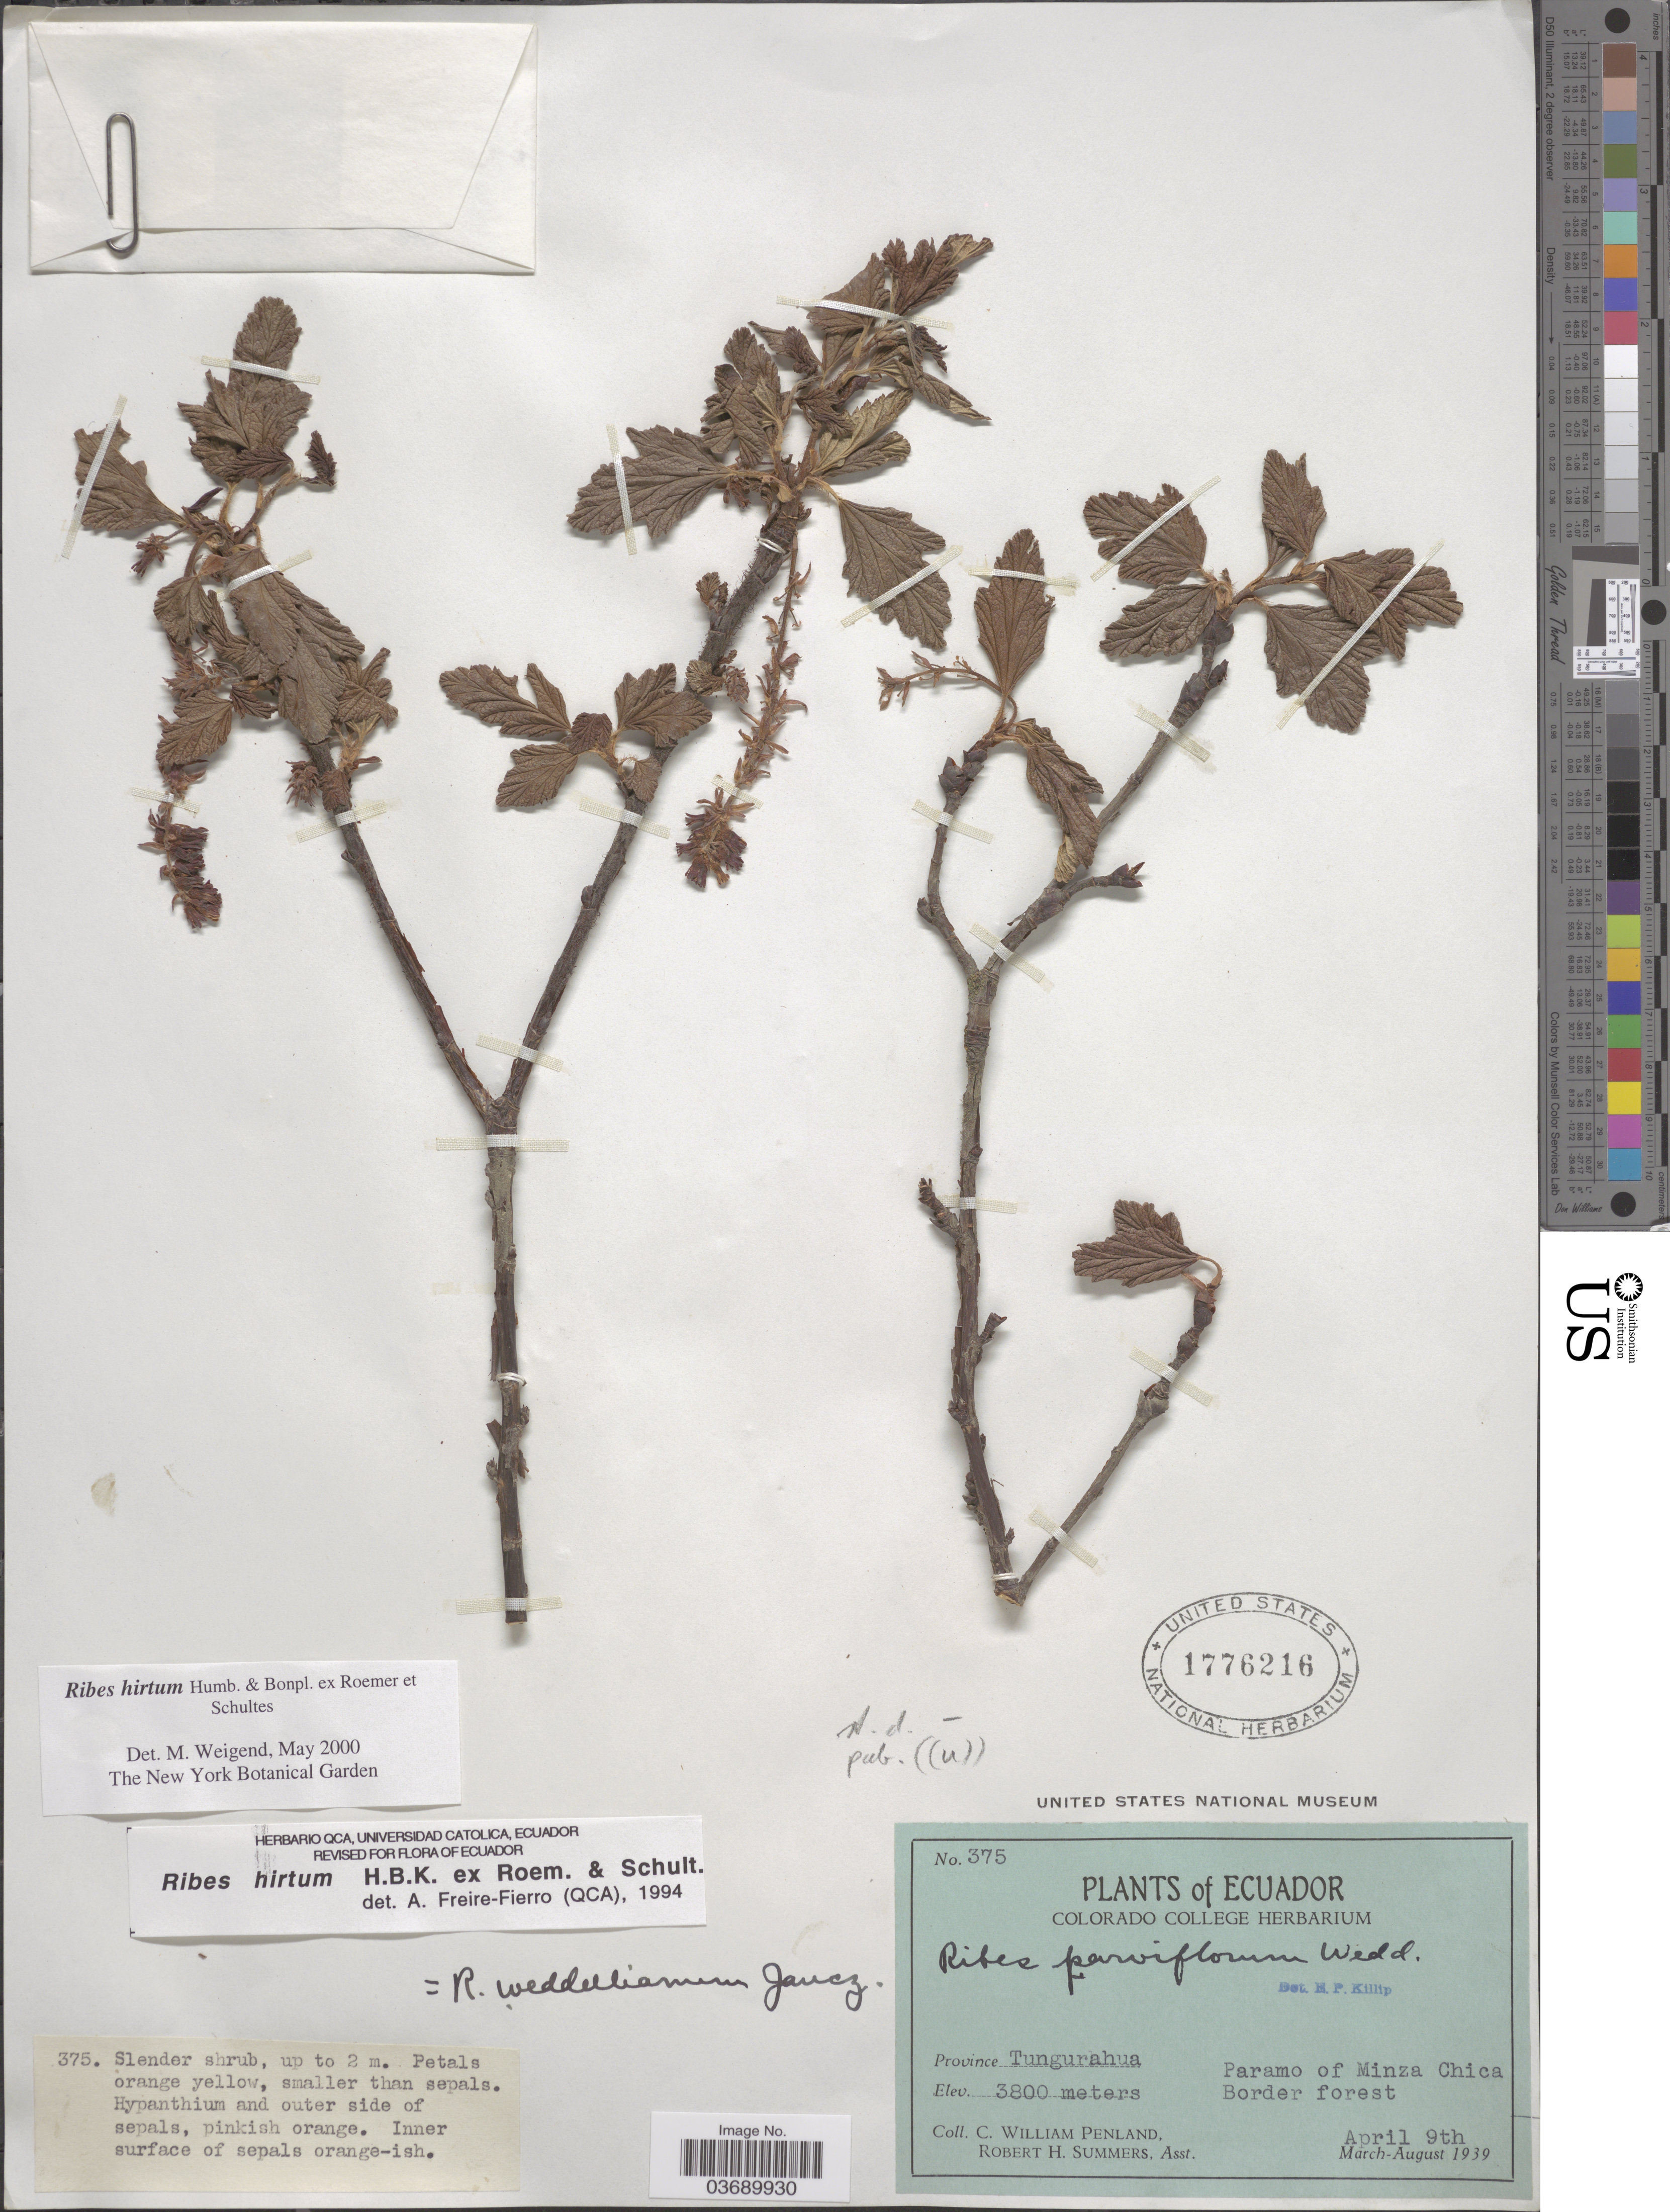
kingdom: Plantae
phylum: Tracheophyta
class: Magnoliopsida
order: Saxifragales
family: Grossulariaceae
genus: Ribes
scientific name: Ribes hirtum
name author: Roem. & Schult.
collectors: C. W. Penland & R. Summers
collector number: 375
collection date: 1939-04-09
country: Ecuador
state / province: Tungurahua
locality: Paramo of Minza Chica, Border forest.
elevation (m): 3800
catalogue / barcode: US 1776216